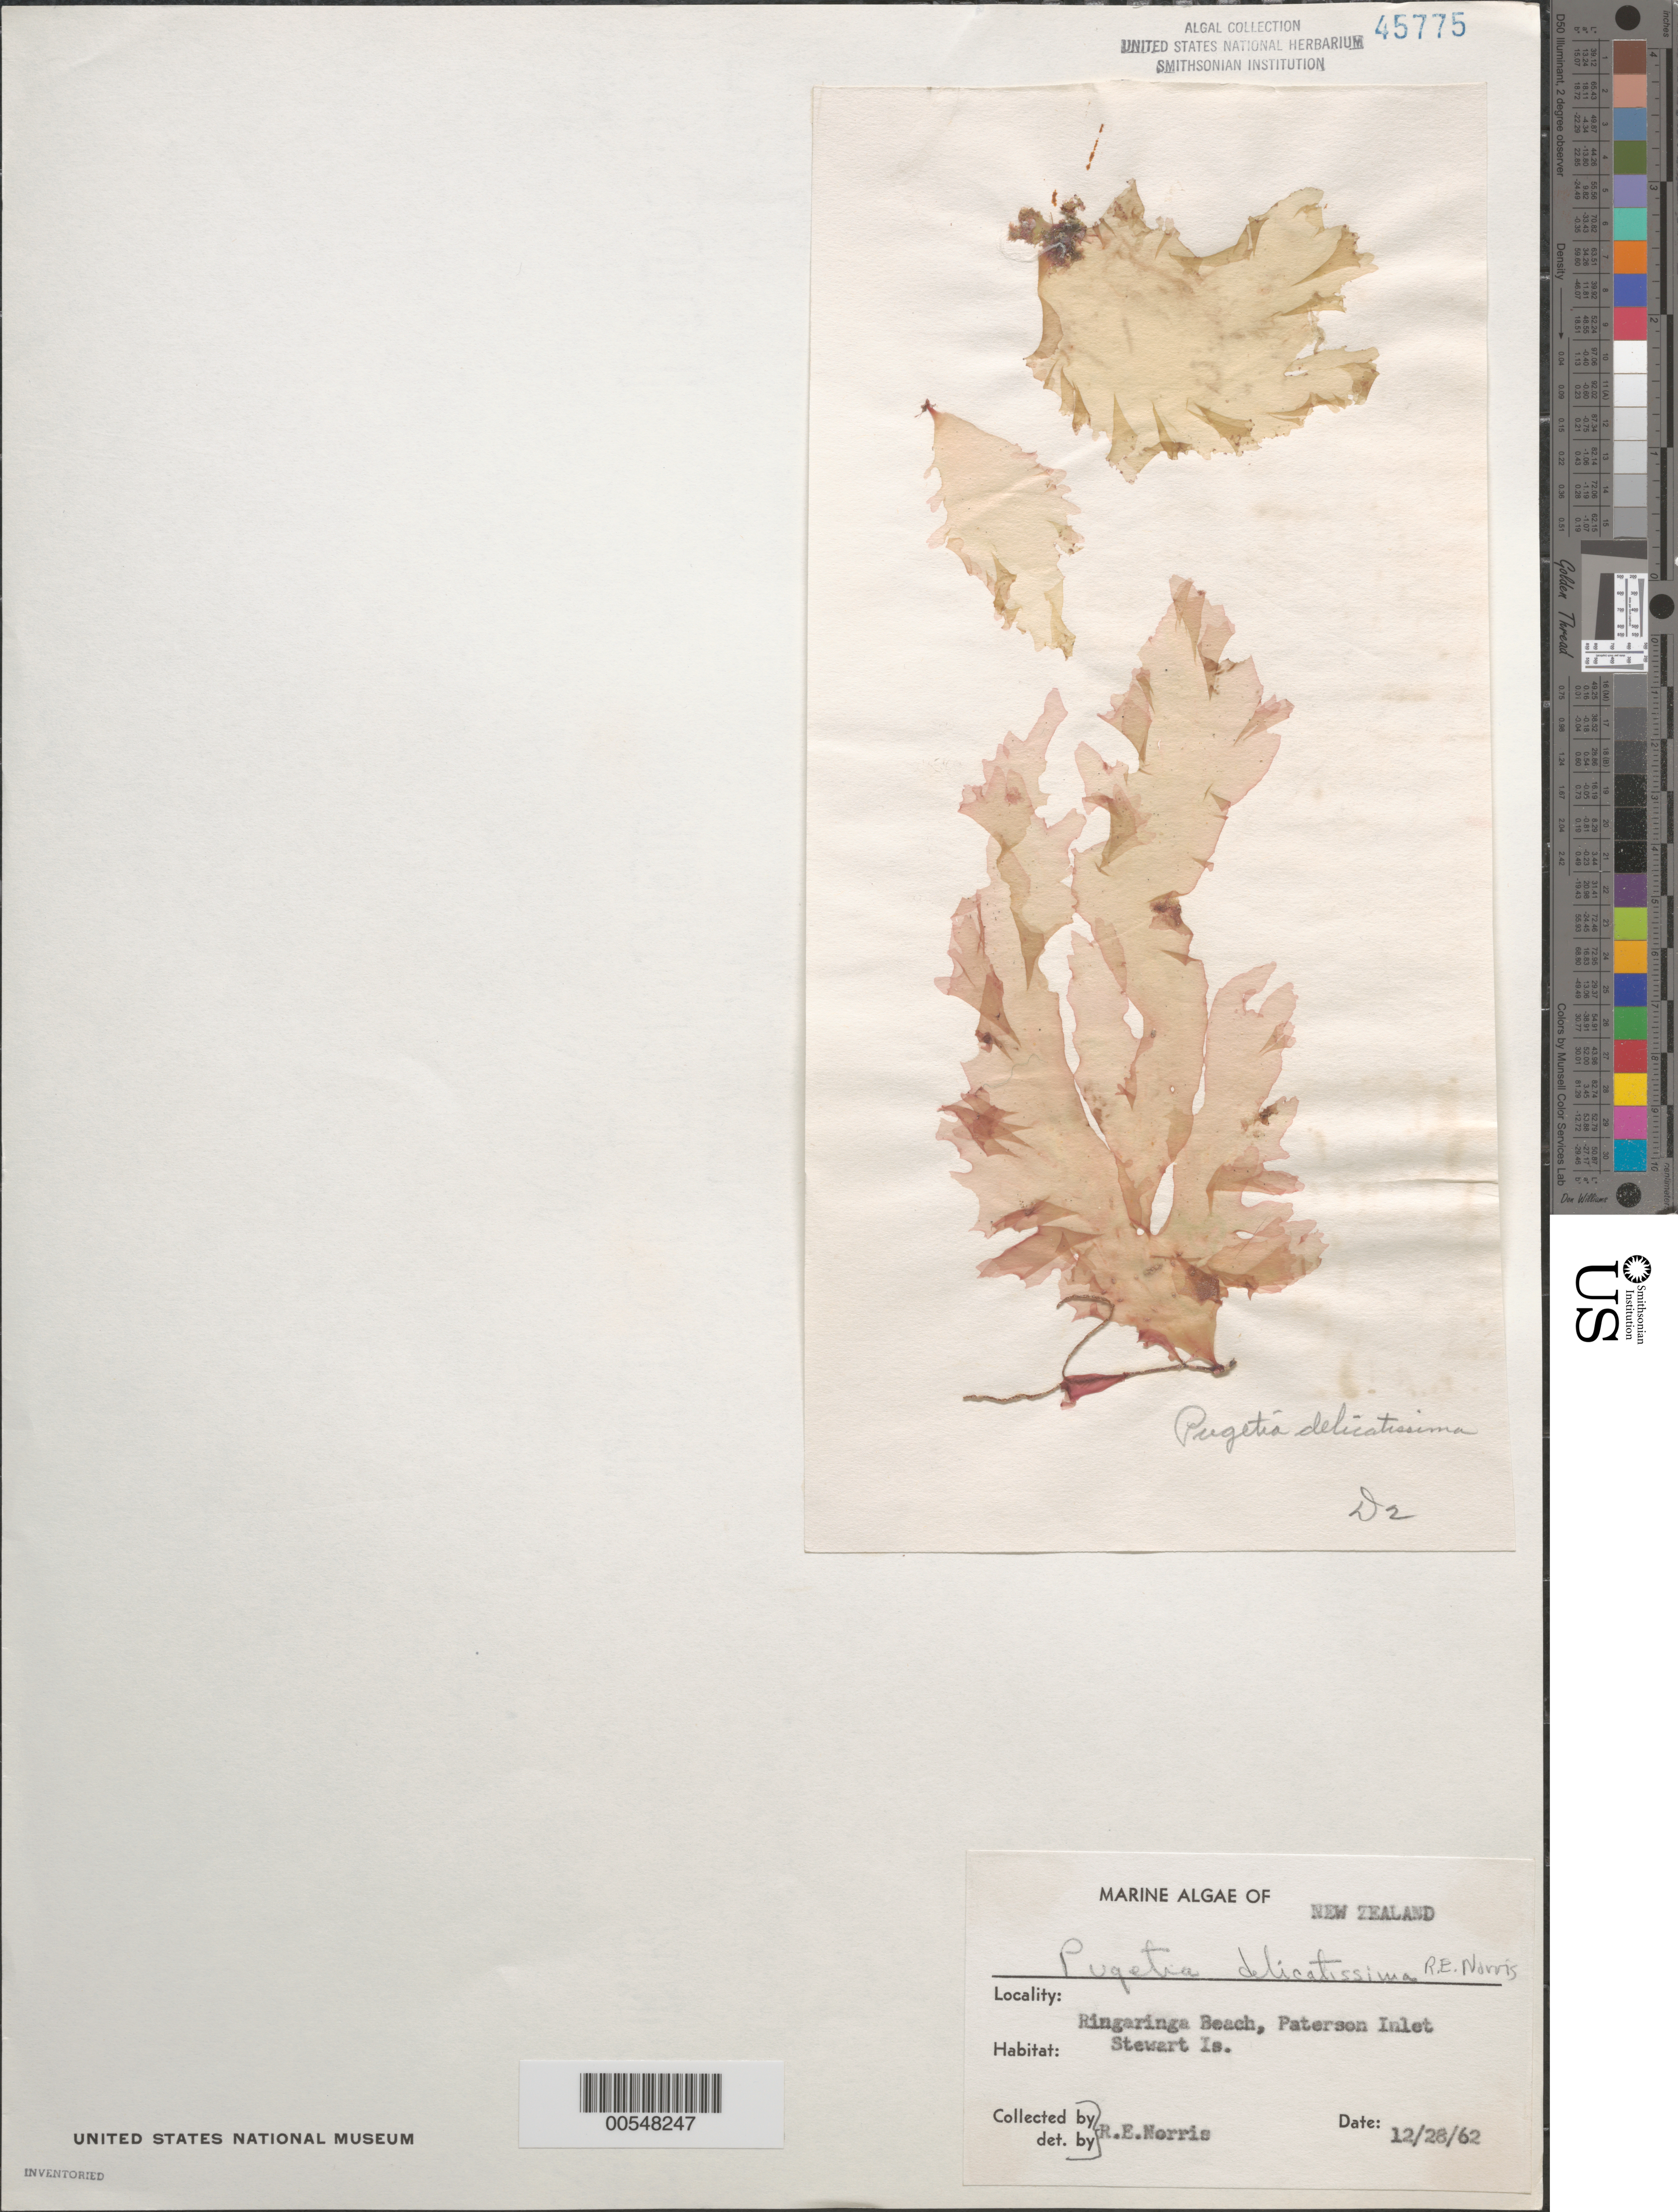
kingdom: Plantae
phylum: Rhodophyta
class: Florideophyceae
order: Gigartinales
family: Kallymeniaceae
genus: Judithia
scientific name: Judithia delicatissima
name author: (R.E. Norris) D'Archino & S.-M. Lin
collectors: R. E. Norris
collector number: D2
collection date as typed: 28 Dec 1962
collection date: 1962-12-28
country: New Zealand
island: Stewart Island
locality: Ringaringa Beach, Paterson Inlet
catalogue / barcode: US 45775